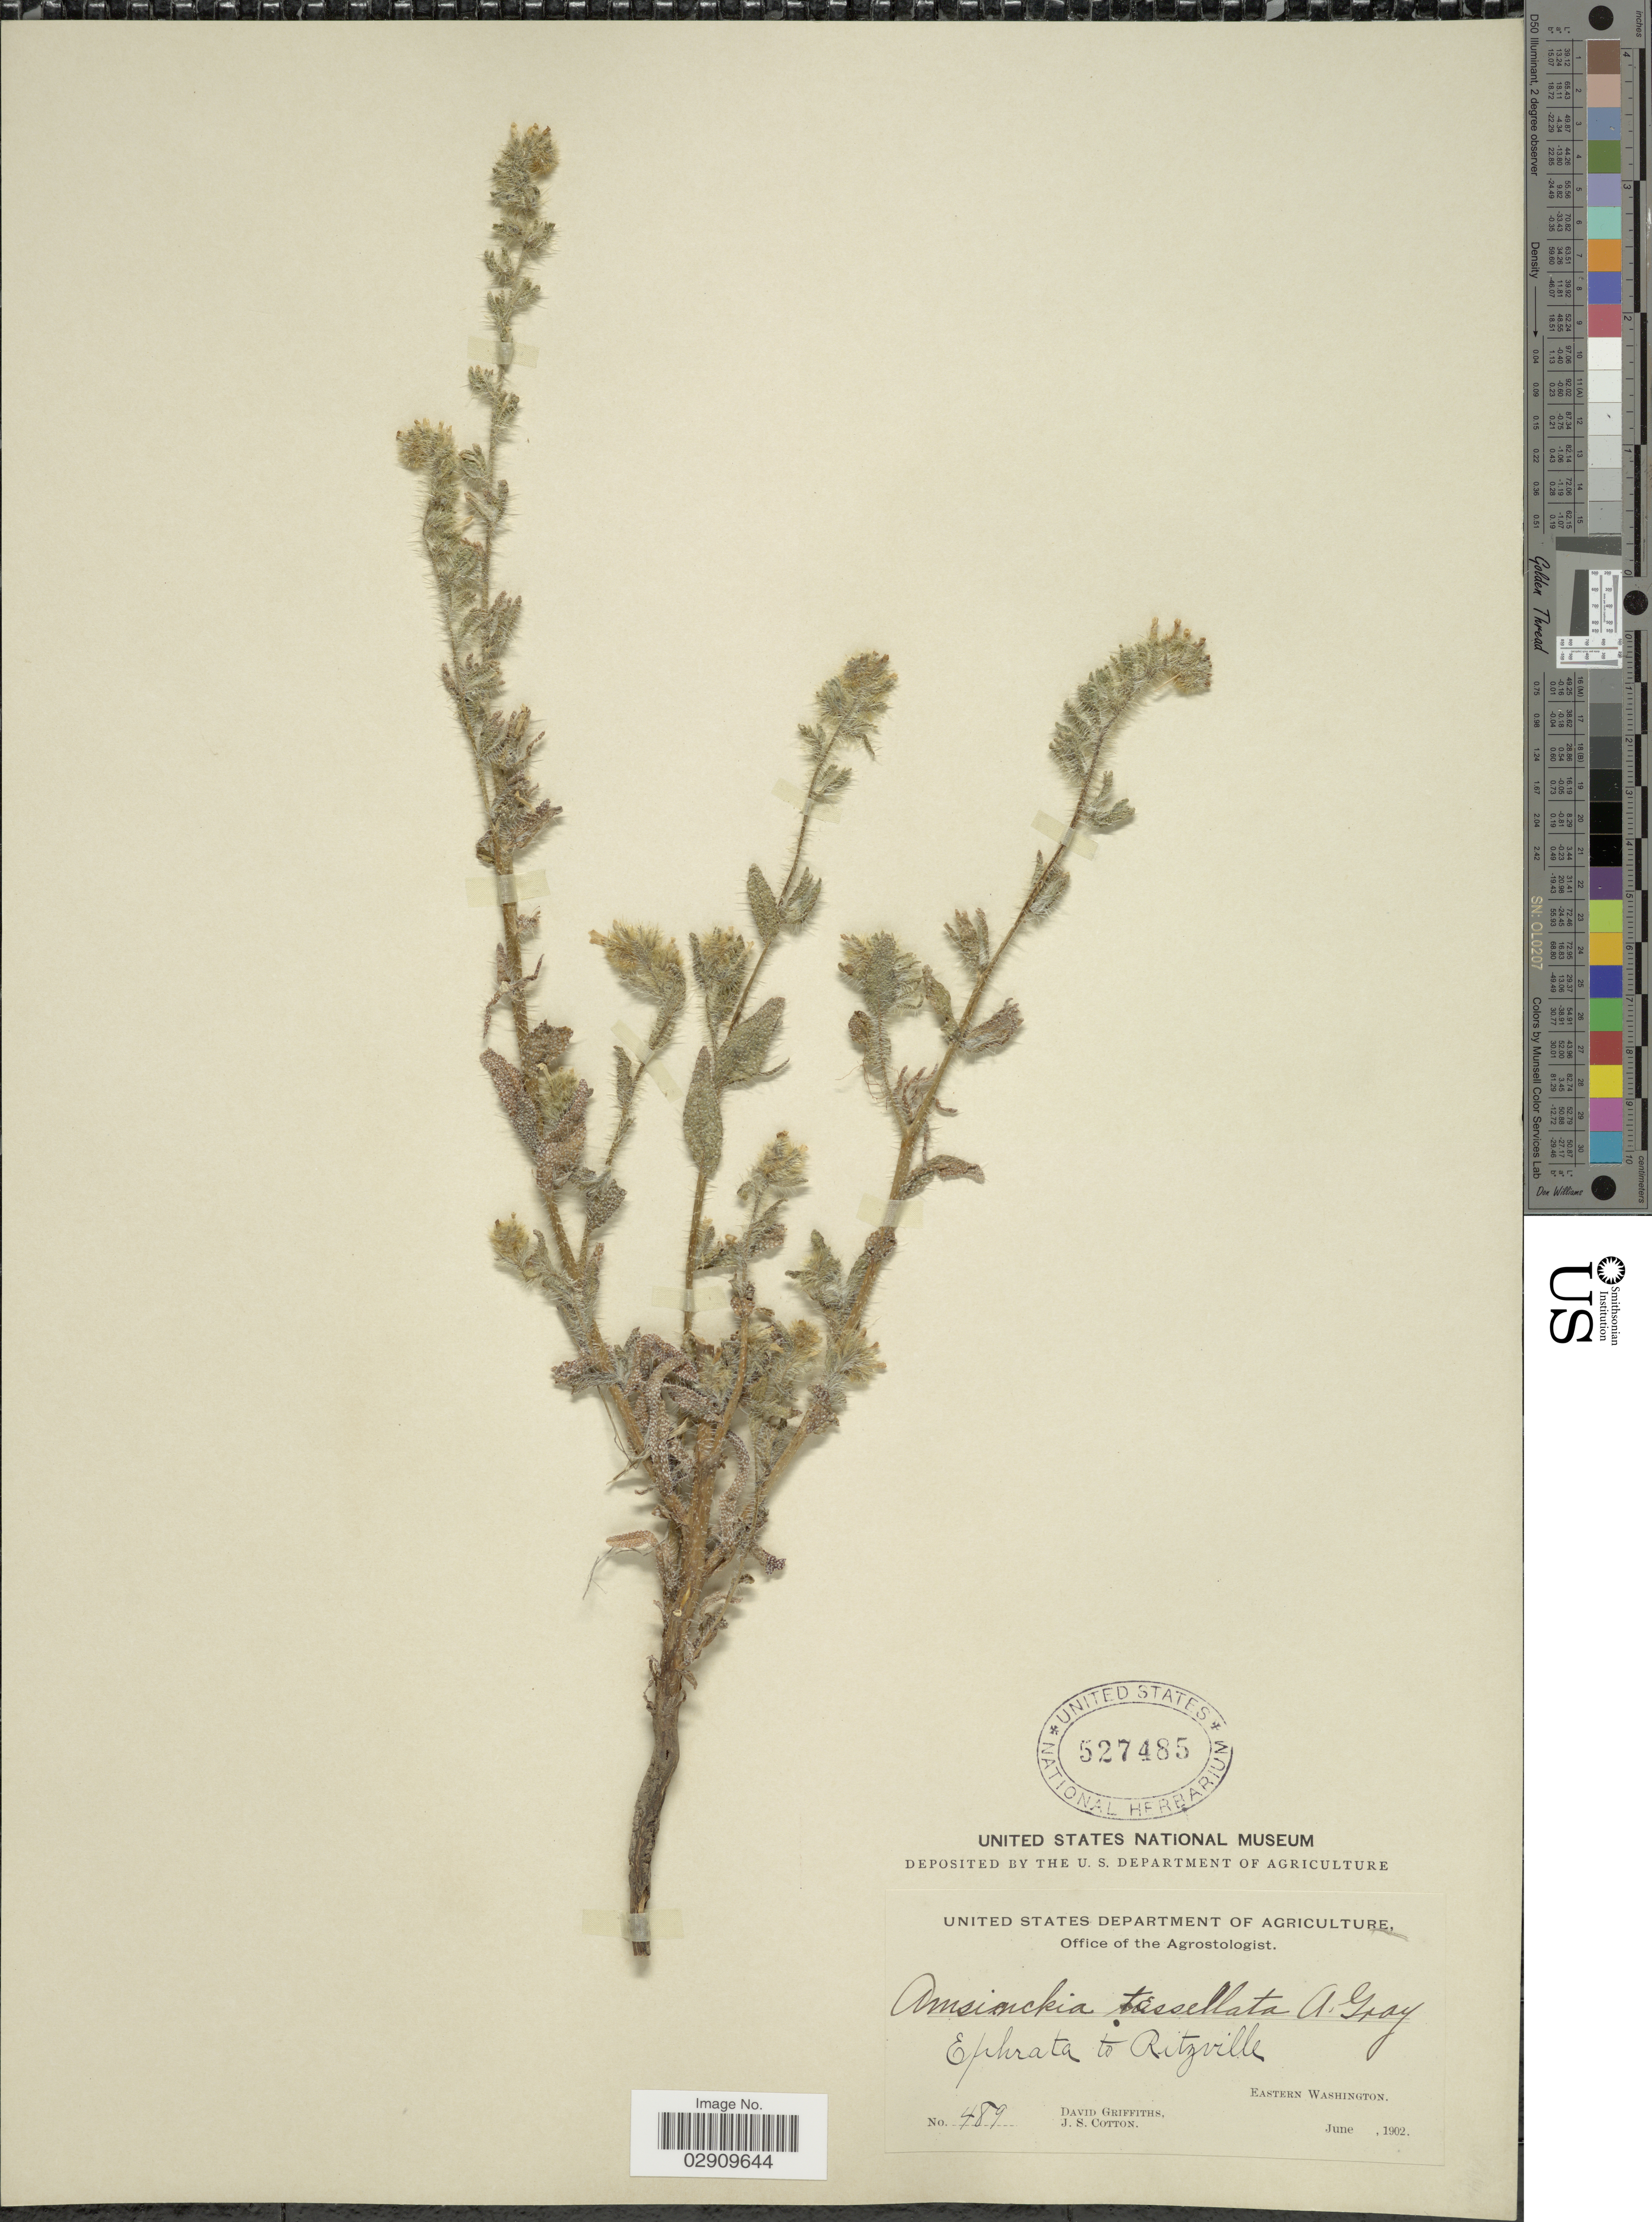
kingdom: Plantae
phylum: Tracheophyta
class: Magnoliopsida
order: Boraginales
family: Boraginaceae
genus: Amsinckia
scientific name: Amsinckia tessellata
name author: A. Gray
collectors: D. Griffiths & J. S. Cotton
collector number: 489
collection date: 1902-06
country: United States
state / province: Washington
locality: Ephrata to Ritzville. Eastern Washington.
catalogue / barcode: US 527485